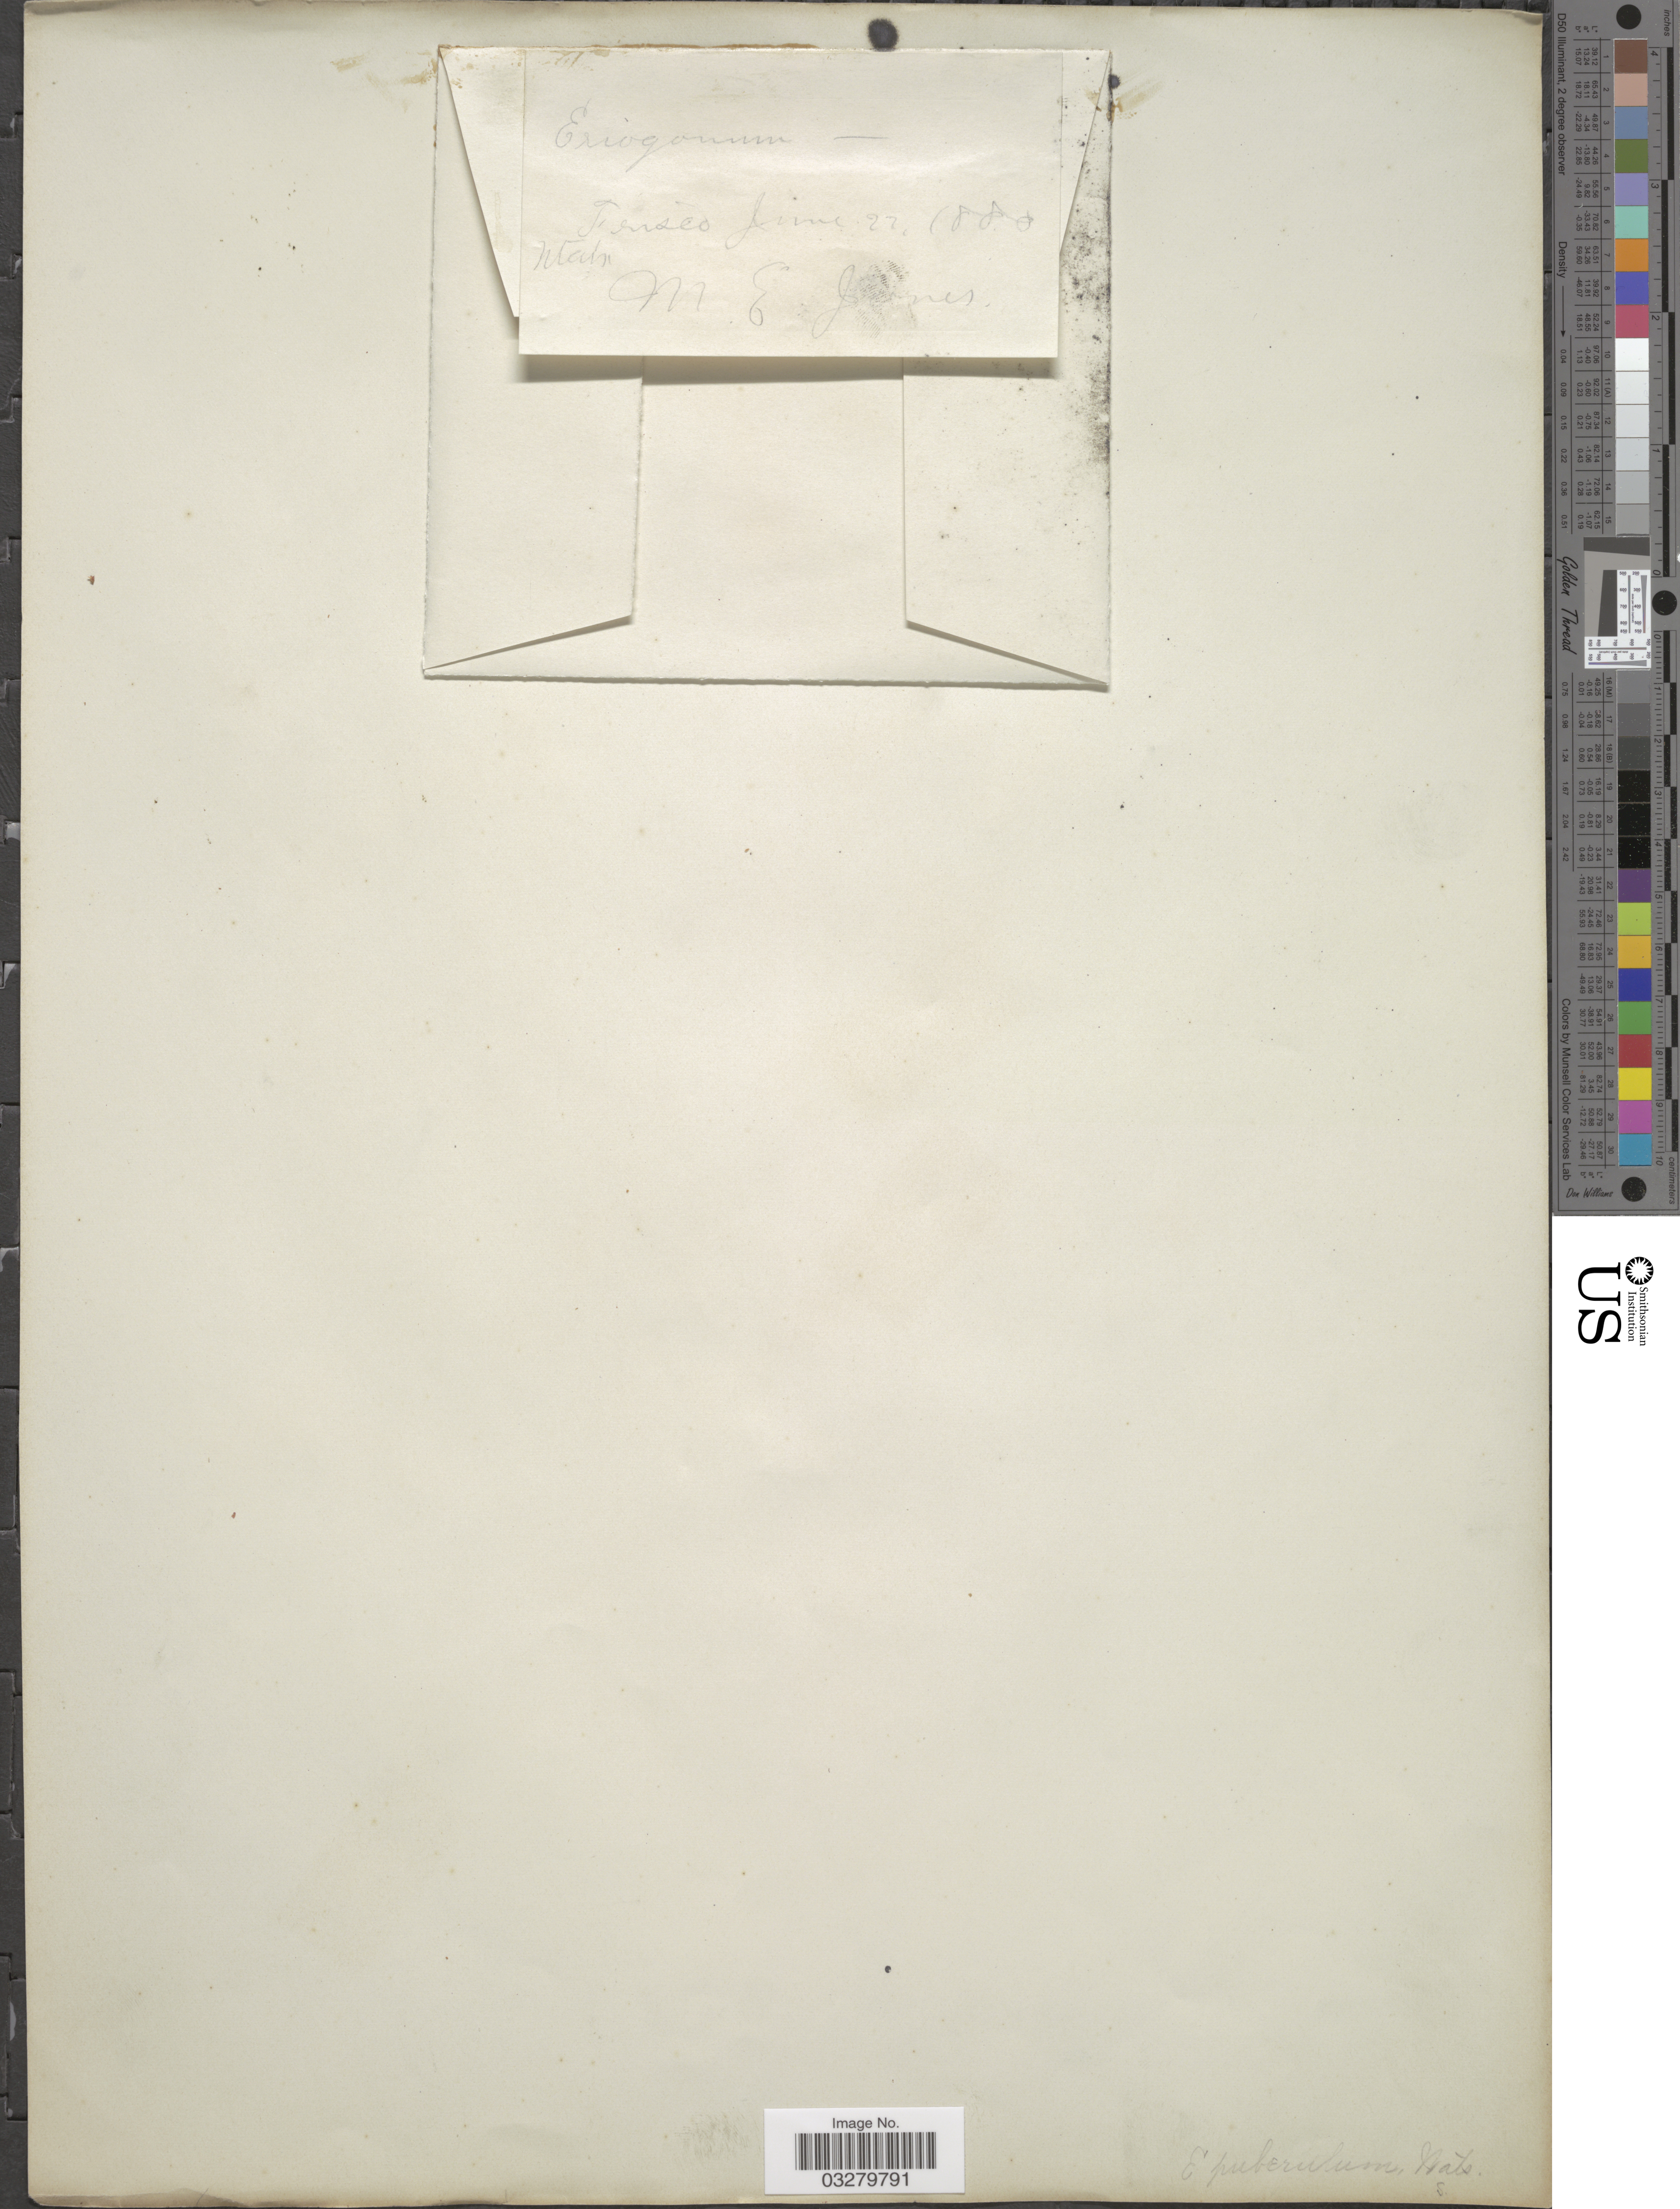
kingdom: Plantae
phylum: Tracheophyta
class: Magnoliopsida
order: Caryophyllales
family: Polygonaceae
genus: Eriogonum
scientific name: Eriogonum puberulum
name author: S. Watson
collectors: M. E. Jones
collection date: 1880-06-22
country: United States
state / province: Utah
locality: Frisco.